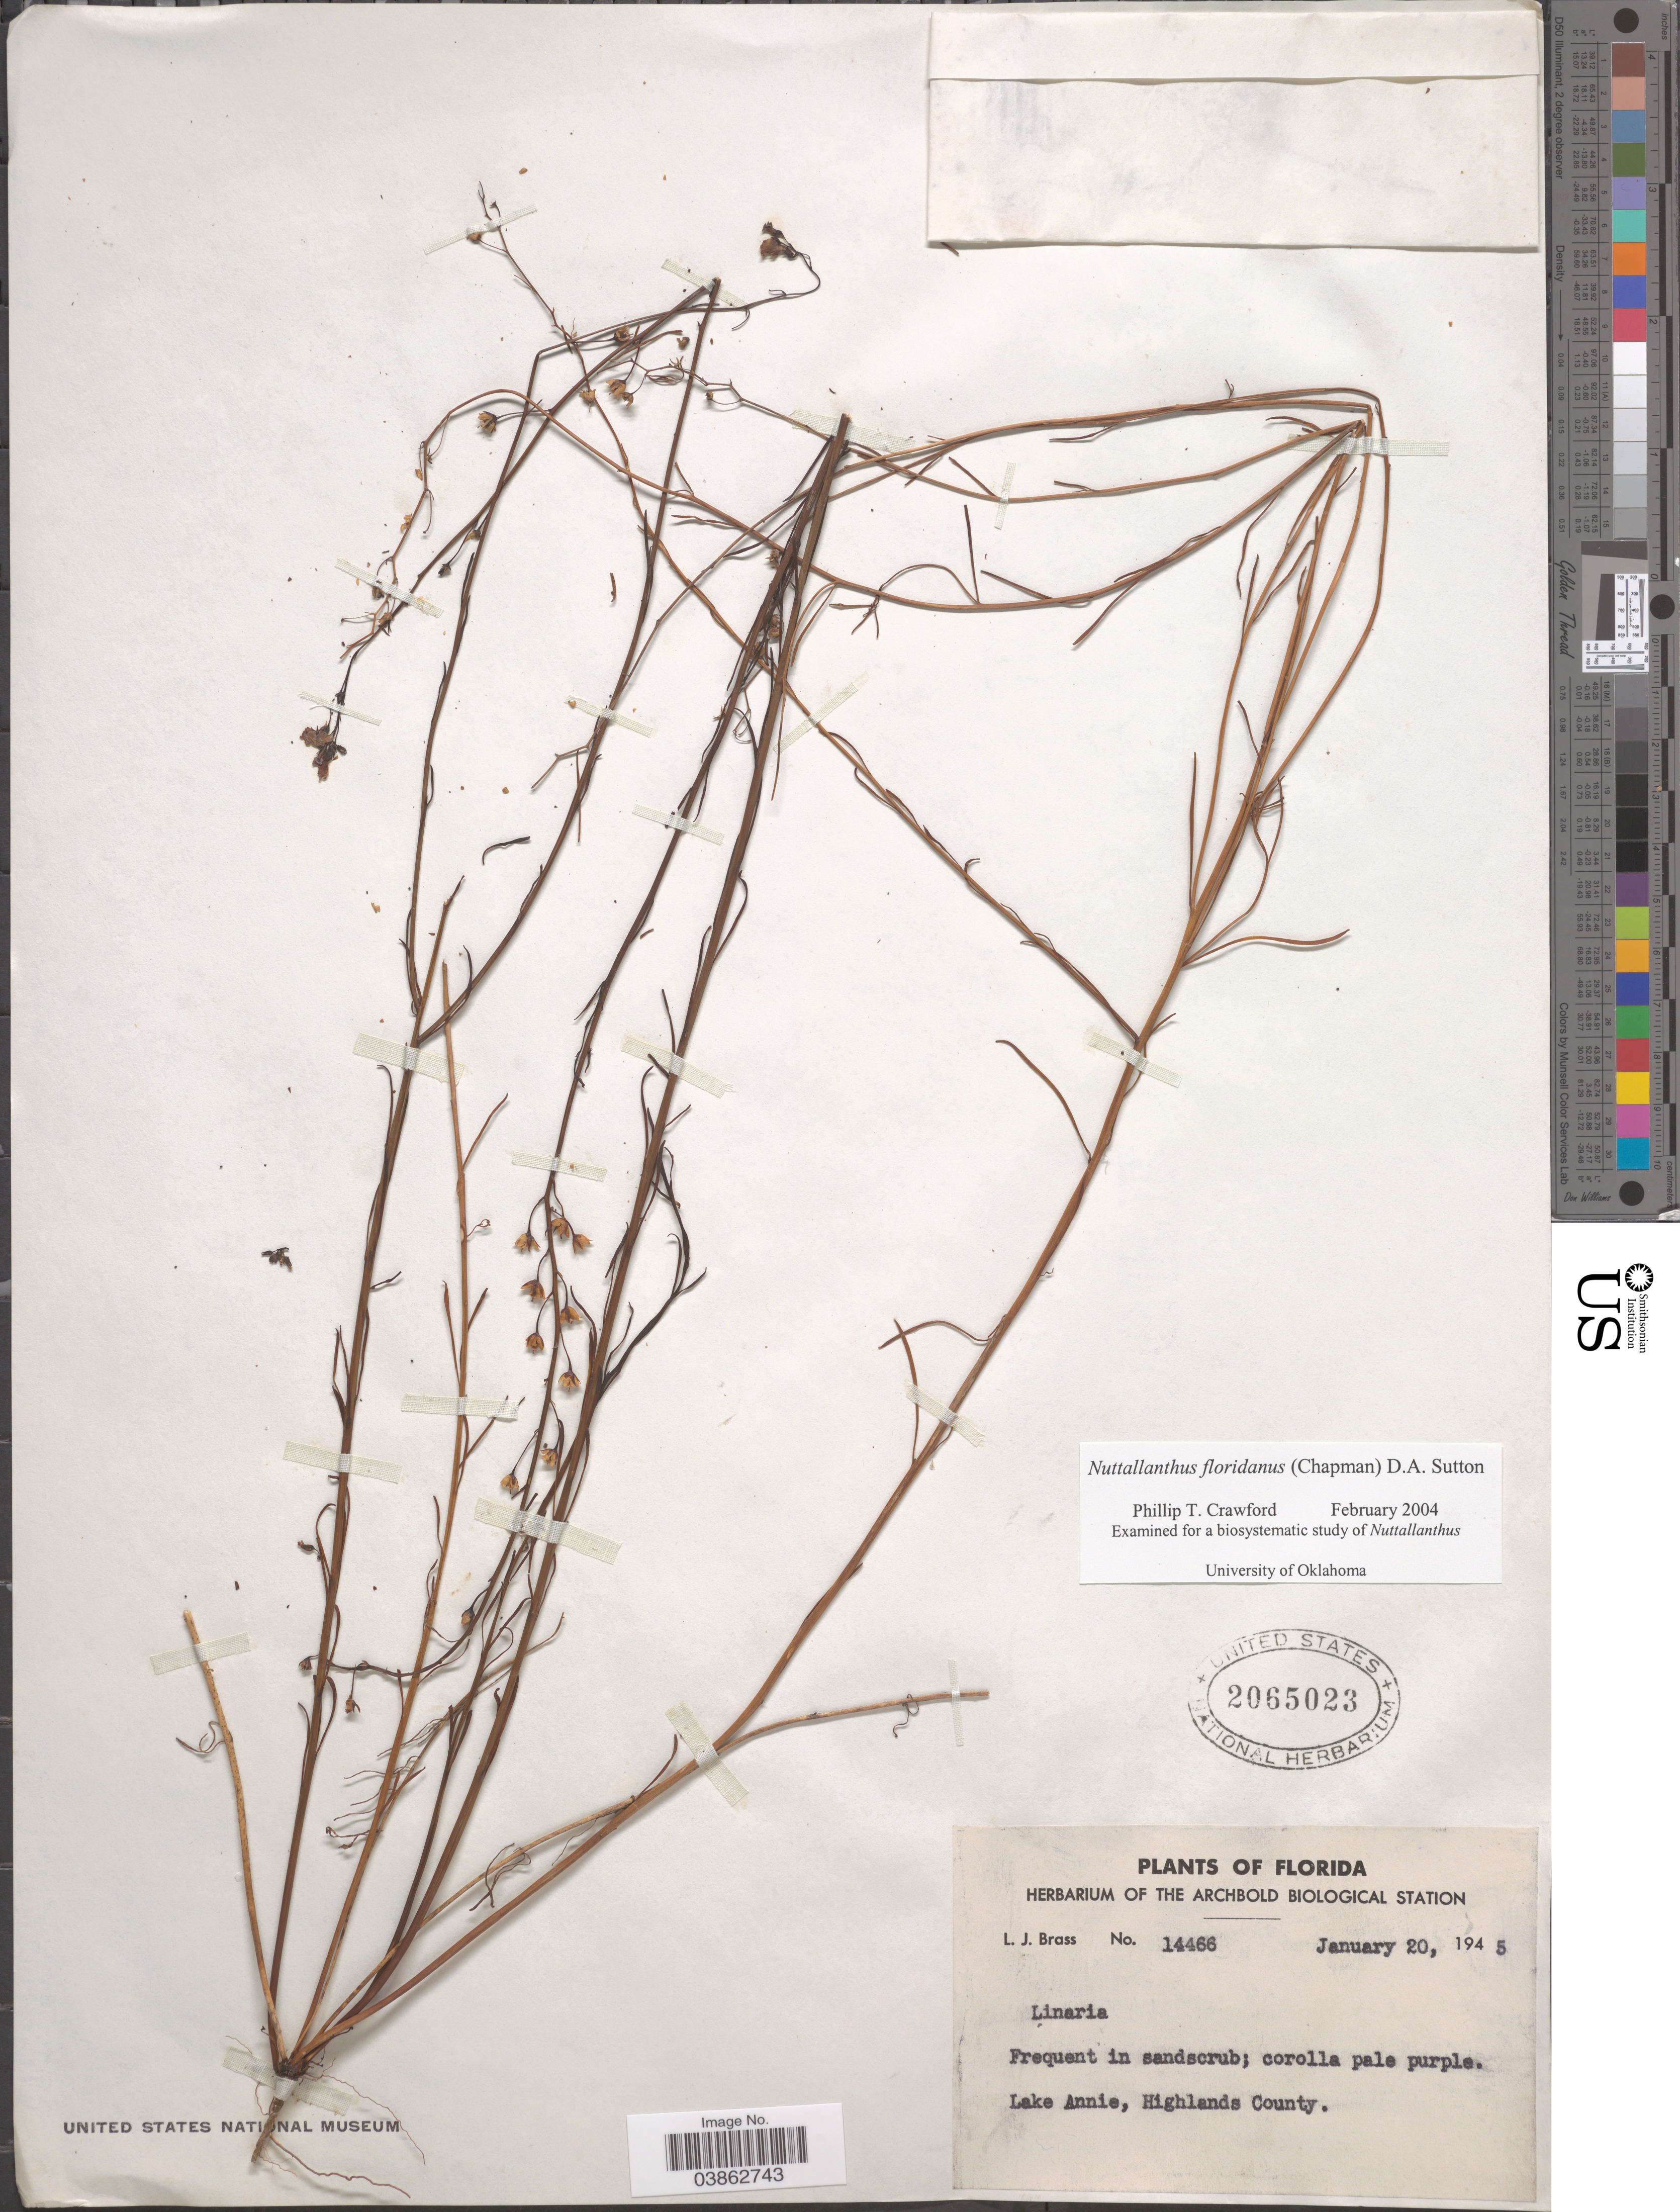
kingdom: Plantae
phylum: Tracheophyta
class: Magnoliopsida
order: Lamiales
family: Plantaginaceae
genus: Linaria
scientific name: Linaria floridana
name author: Chapm.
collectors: L. J. Brass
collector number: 14466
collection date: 1945-01-20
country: United States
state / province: Florida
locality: Lake Annie, Highlands County.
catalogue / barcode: US 2065023